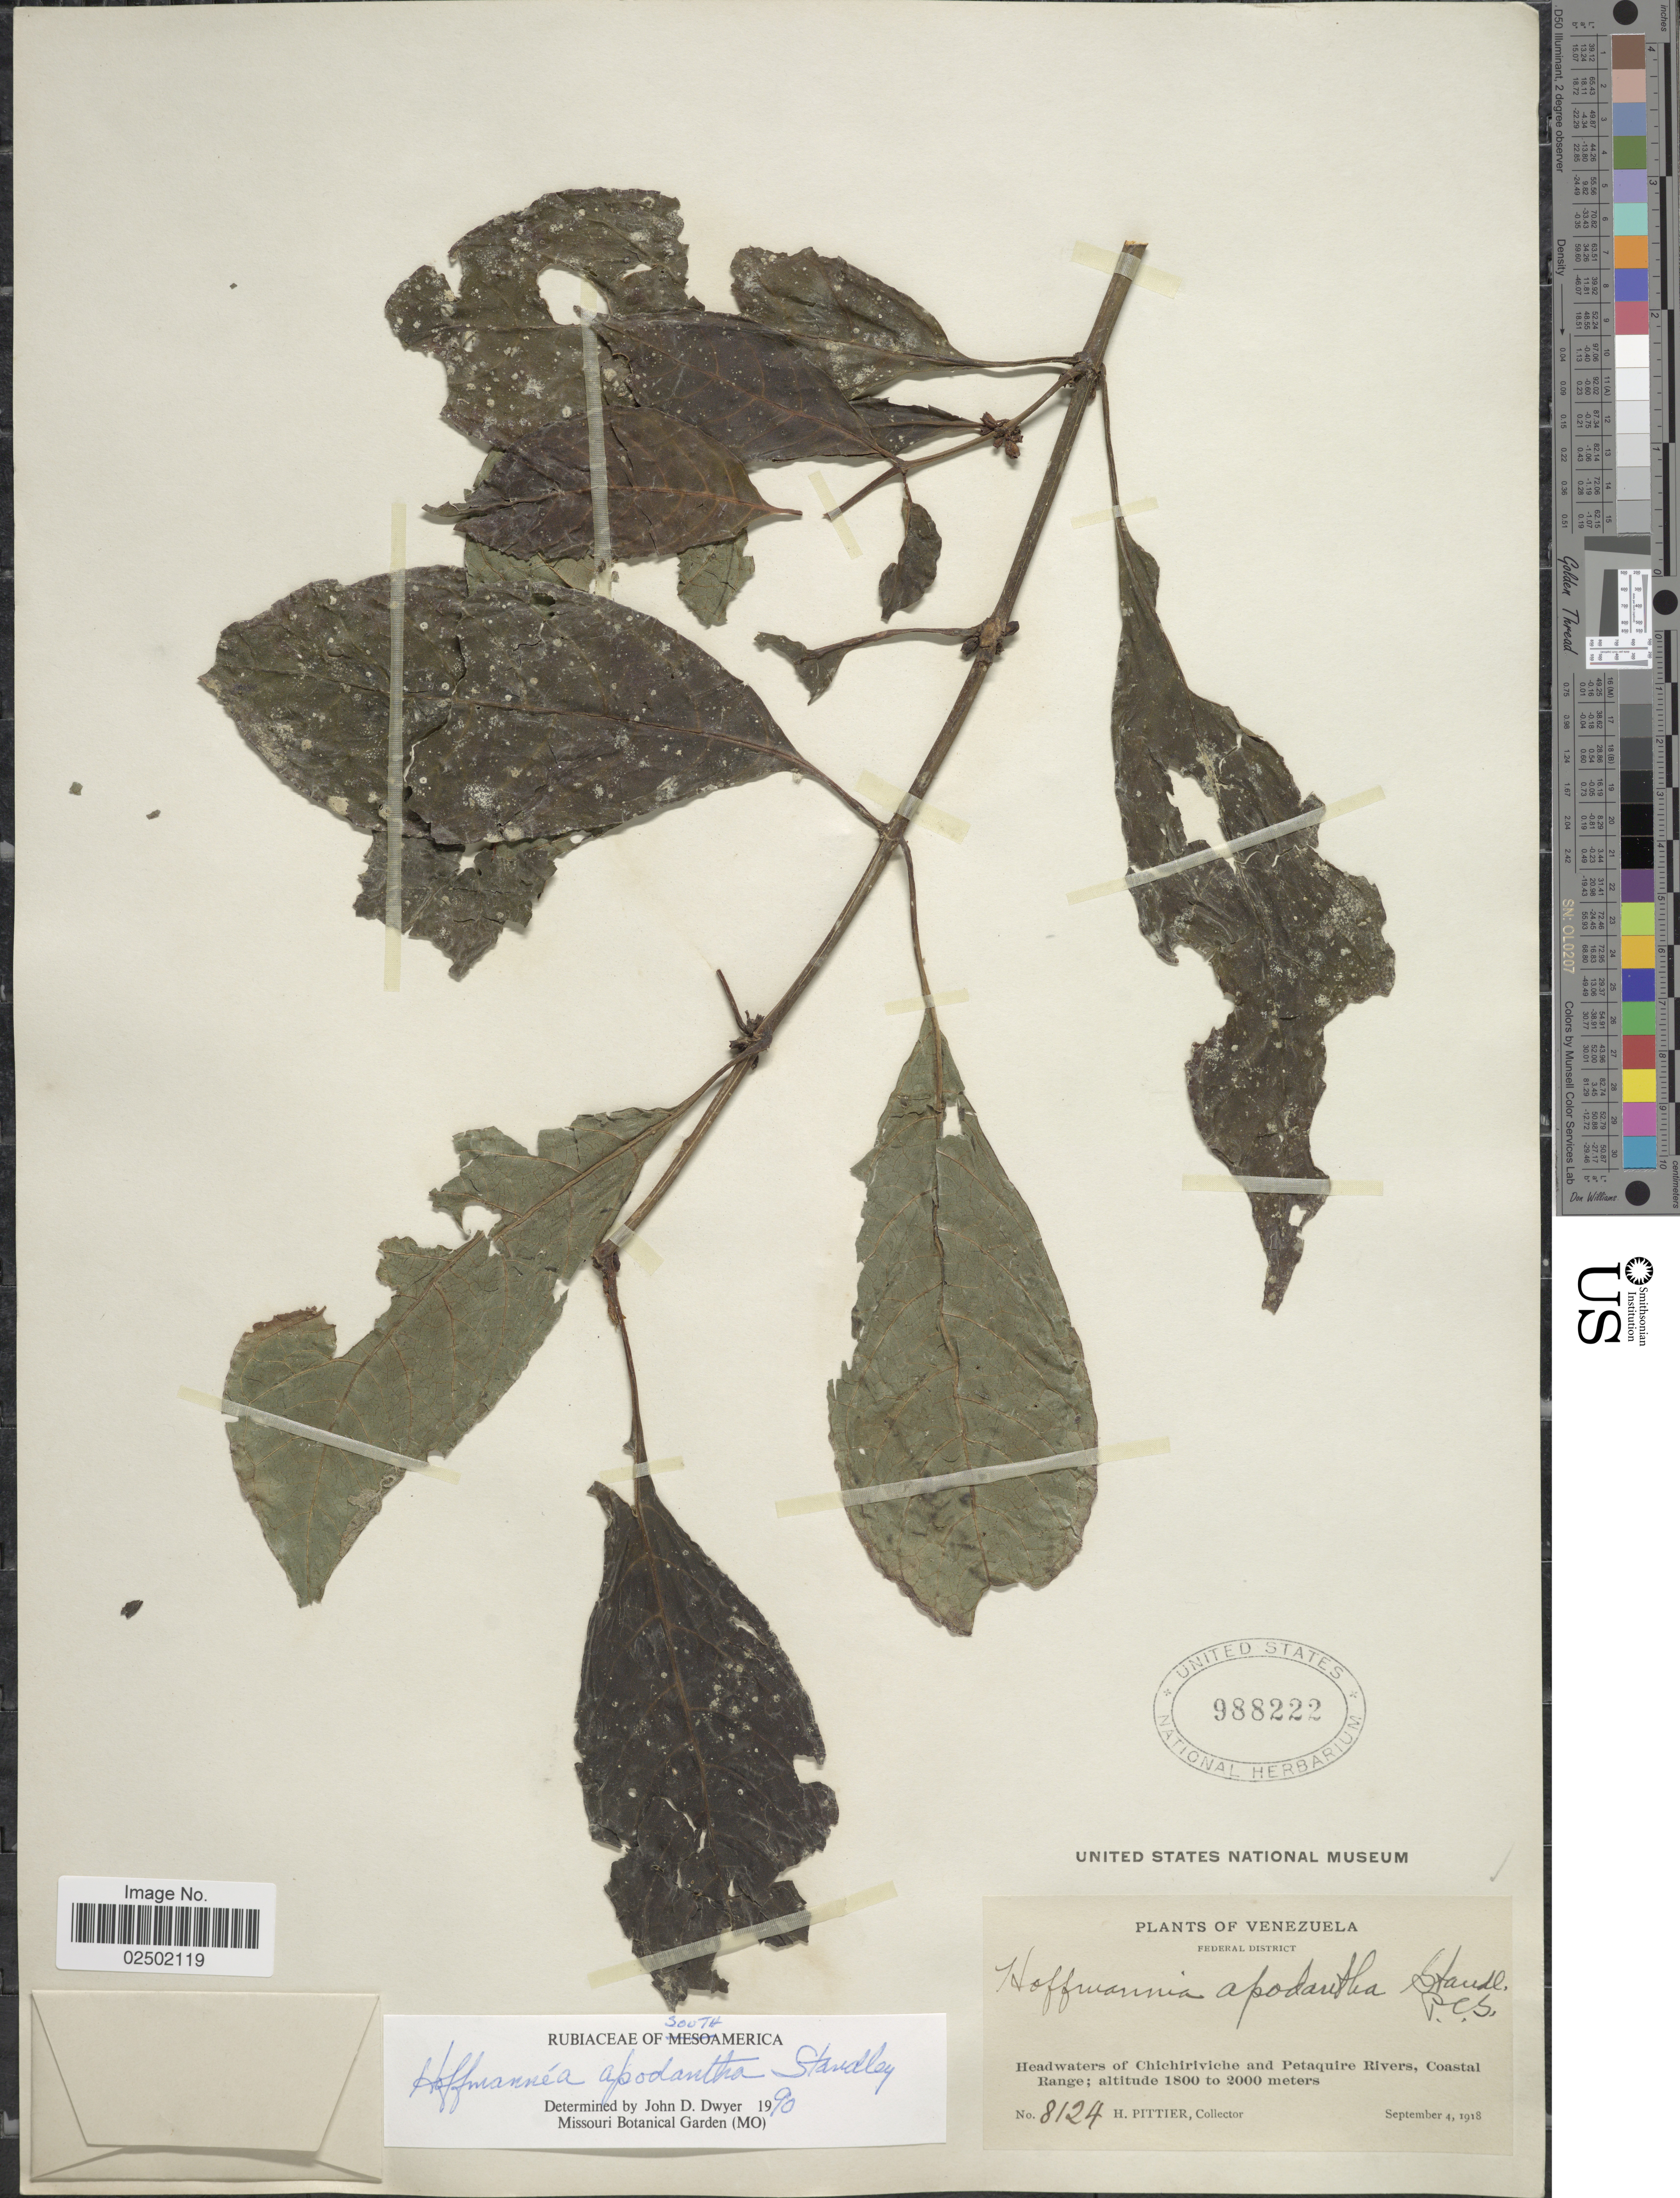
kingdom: Plantae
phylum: Tracheophyta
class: Magnoliopsida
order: Gentianales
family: Rubiaceae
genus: Hoffmannia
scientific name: Hoffmannia apodantha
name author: Standl.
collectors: H. F. Pittier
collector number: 8124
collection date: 1918-09-04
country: Venezuela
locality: Federal District. Headwaters of Chichiriviche and Petaquire Rivers, Coastal Range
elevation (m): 1800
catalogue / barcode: US 988222